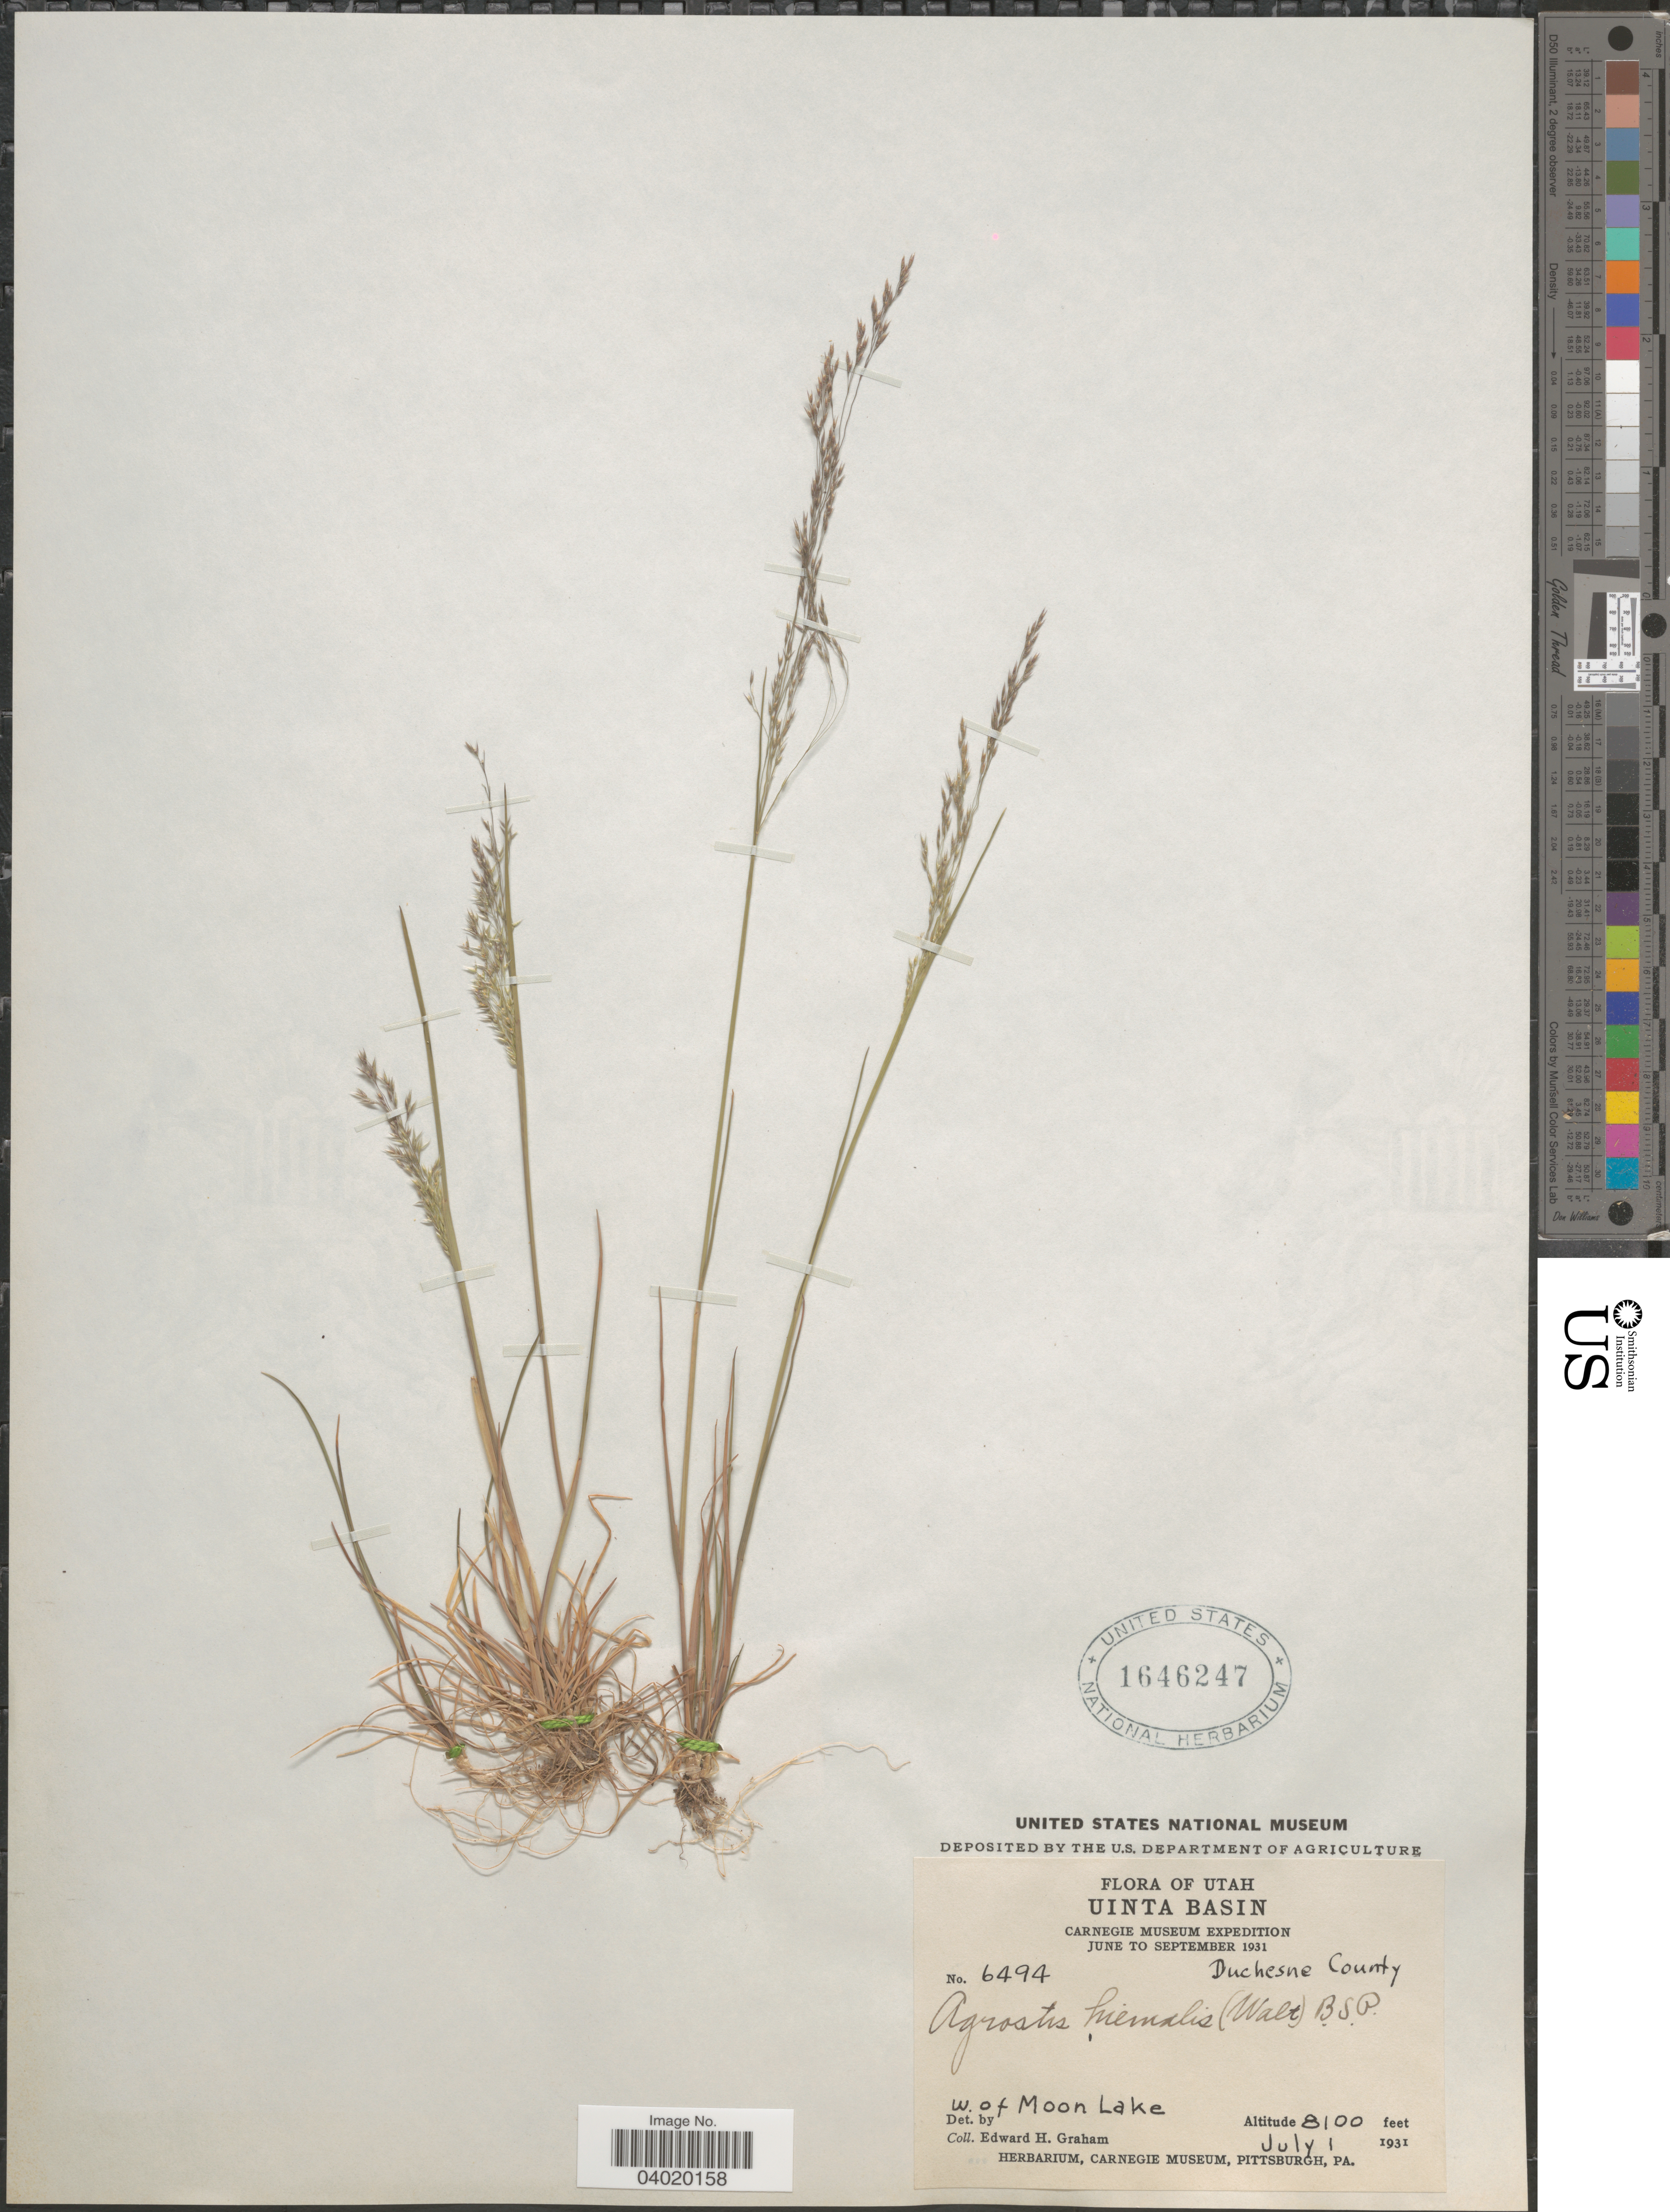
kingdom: Plantae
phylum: Tracheophyta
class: Liliopsida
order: Poales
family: Poaceae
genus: Agrostis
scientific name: Agrostis hyemalis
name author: (Walter) Britton et al.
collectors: E. H. Graham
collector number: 6494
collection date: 1931-07-01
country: United States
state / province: Utah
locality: Uinta Basin. Duchesne County. W. of Moon Lake.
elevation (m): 2469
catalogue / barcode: US 1646247